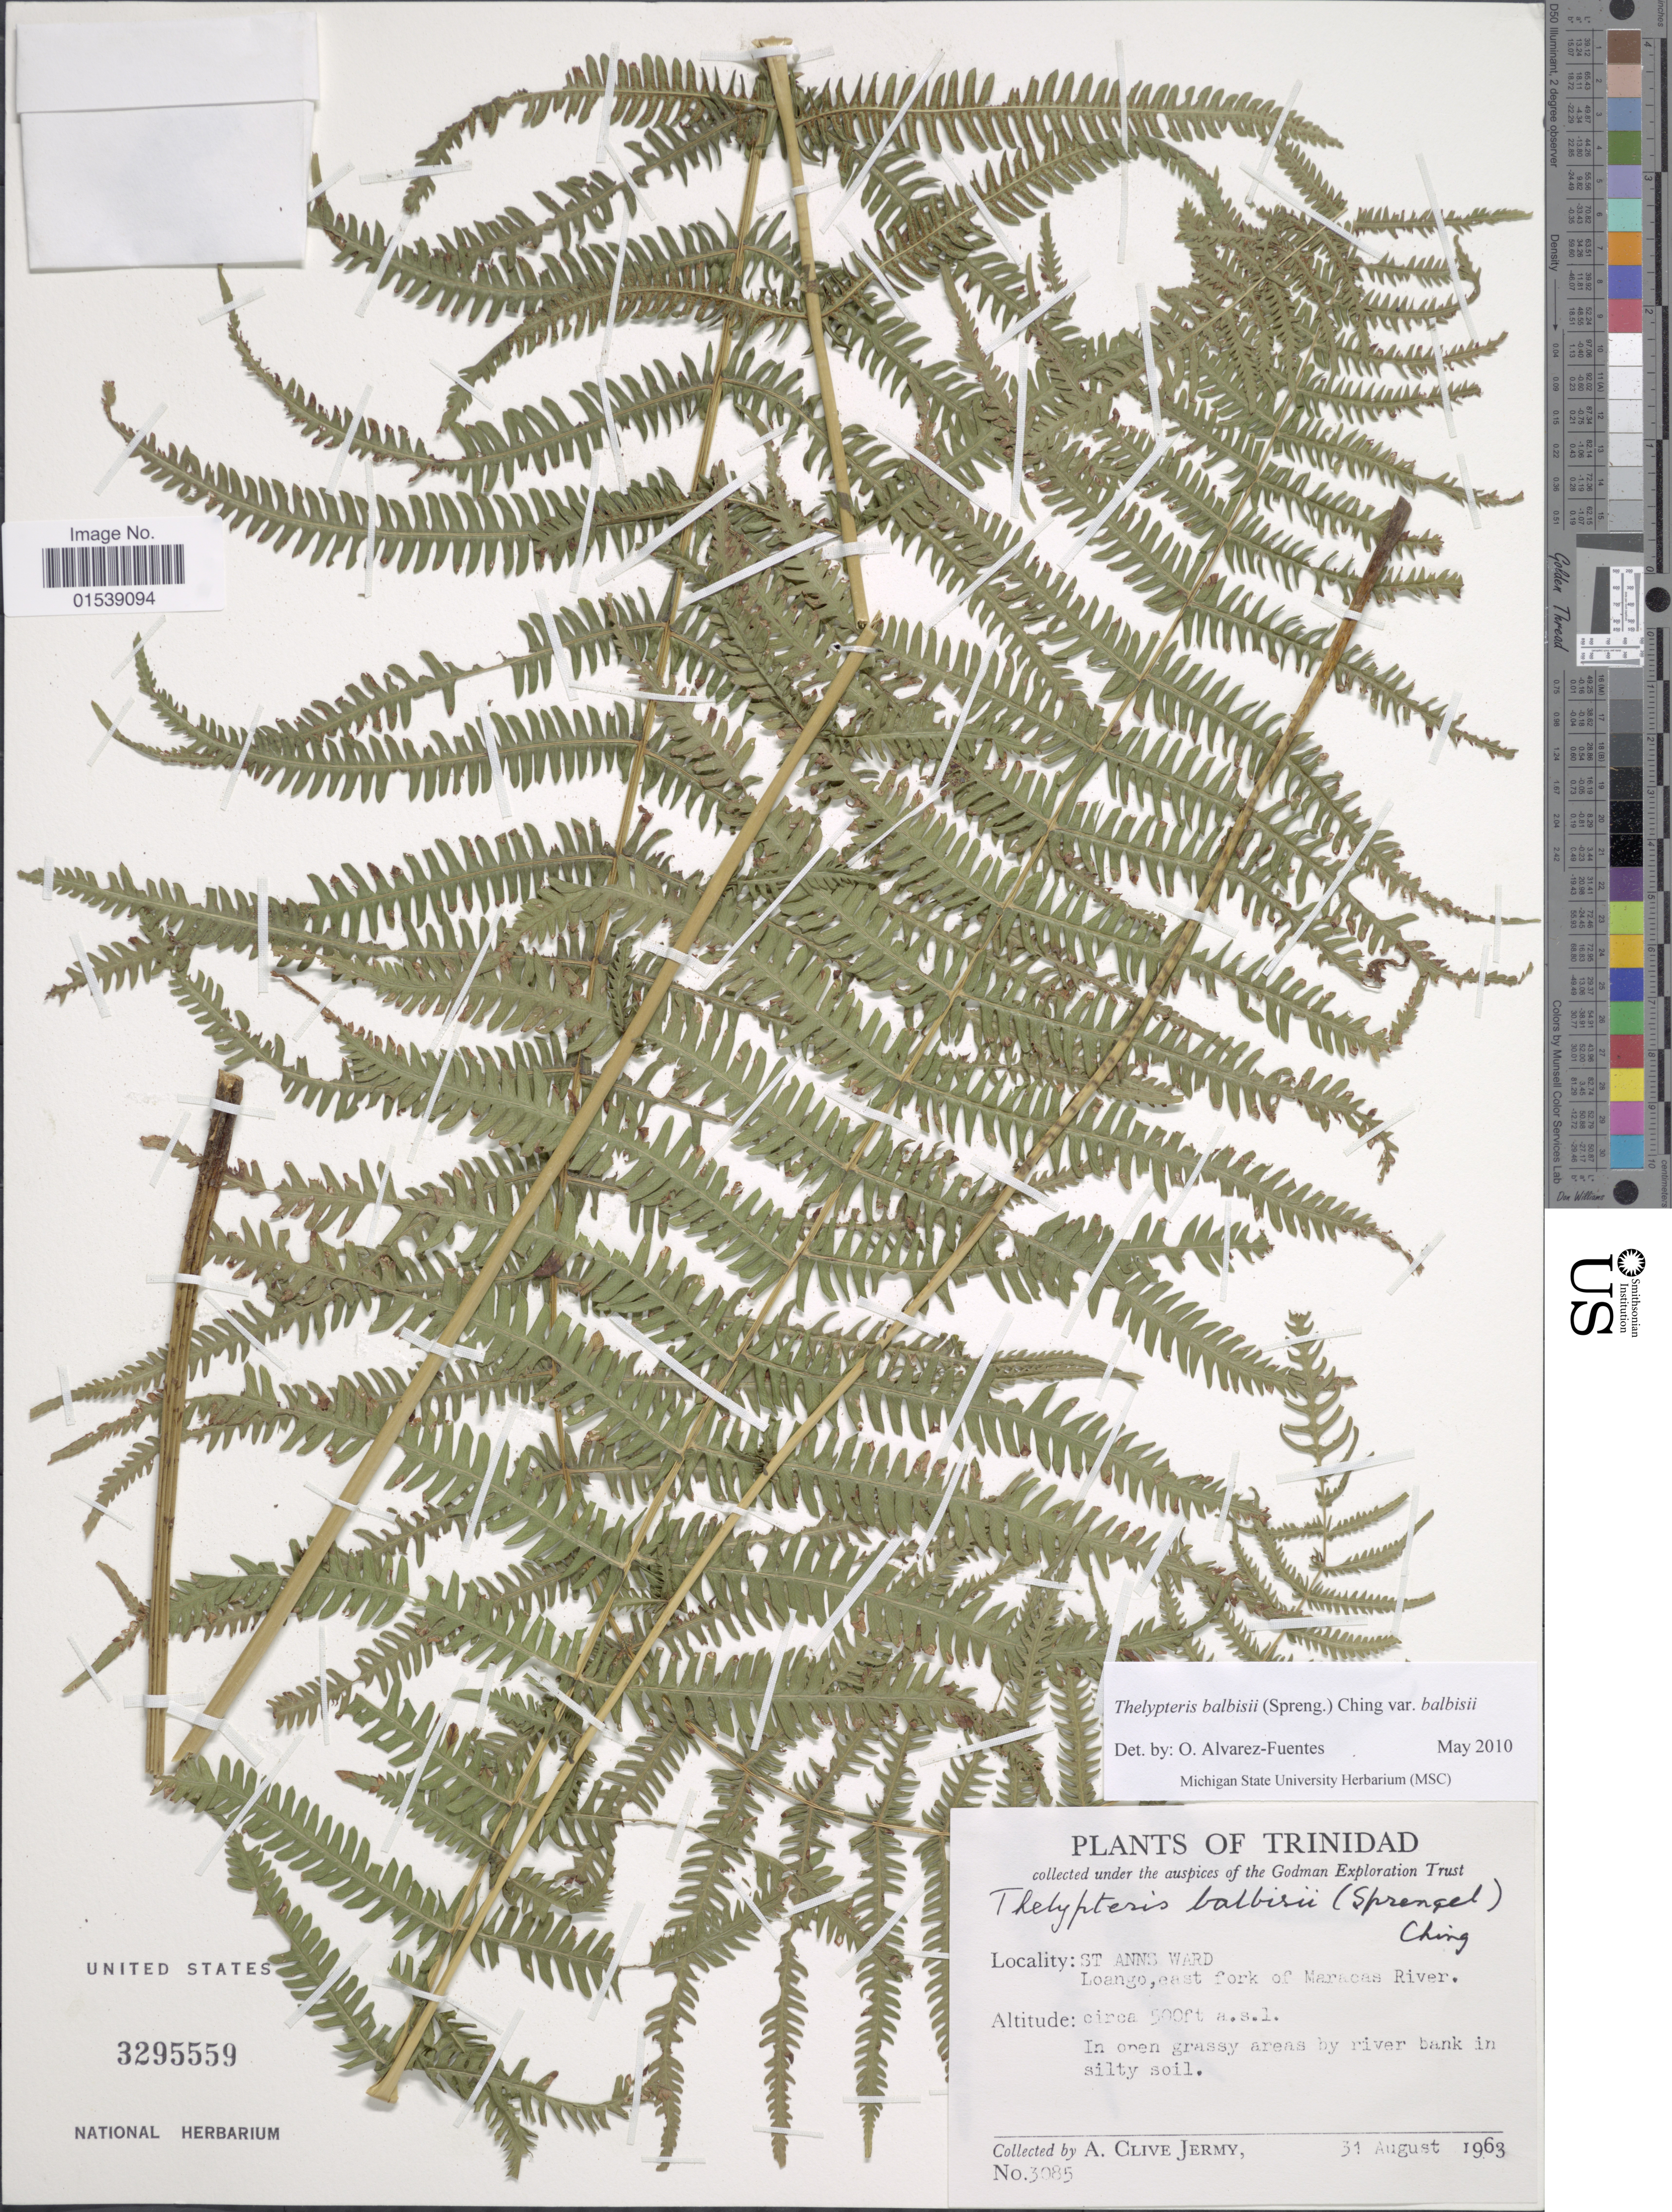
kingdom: Plantae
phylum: Tracheophyta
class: Polypodiopsida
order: Polypodiales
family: Thelypteridaceae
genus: Amauropelta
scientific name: Amauropelta balbisii (Spreng.) comb. nov., ined. 2015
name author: (Spreng.)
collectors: A. Jermy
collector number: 3085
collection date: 1963-08-31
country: Trinidad and Tobago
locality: Trinidad, St. Anns Ward, Loango, east fork of Maracas River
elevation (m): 152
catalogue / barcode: US 3295559